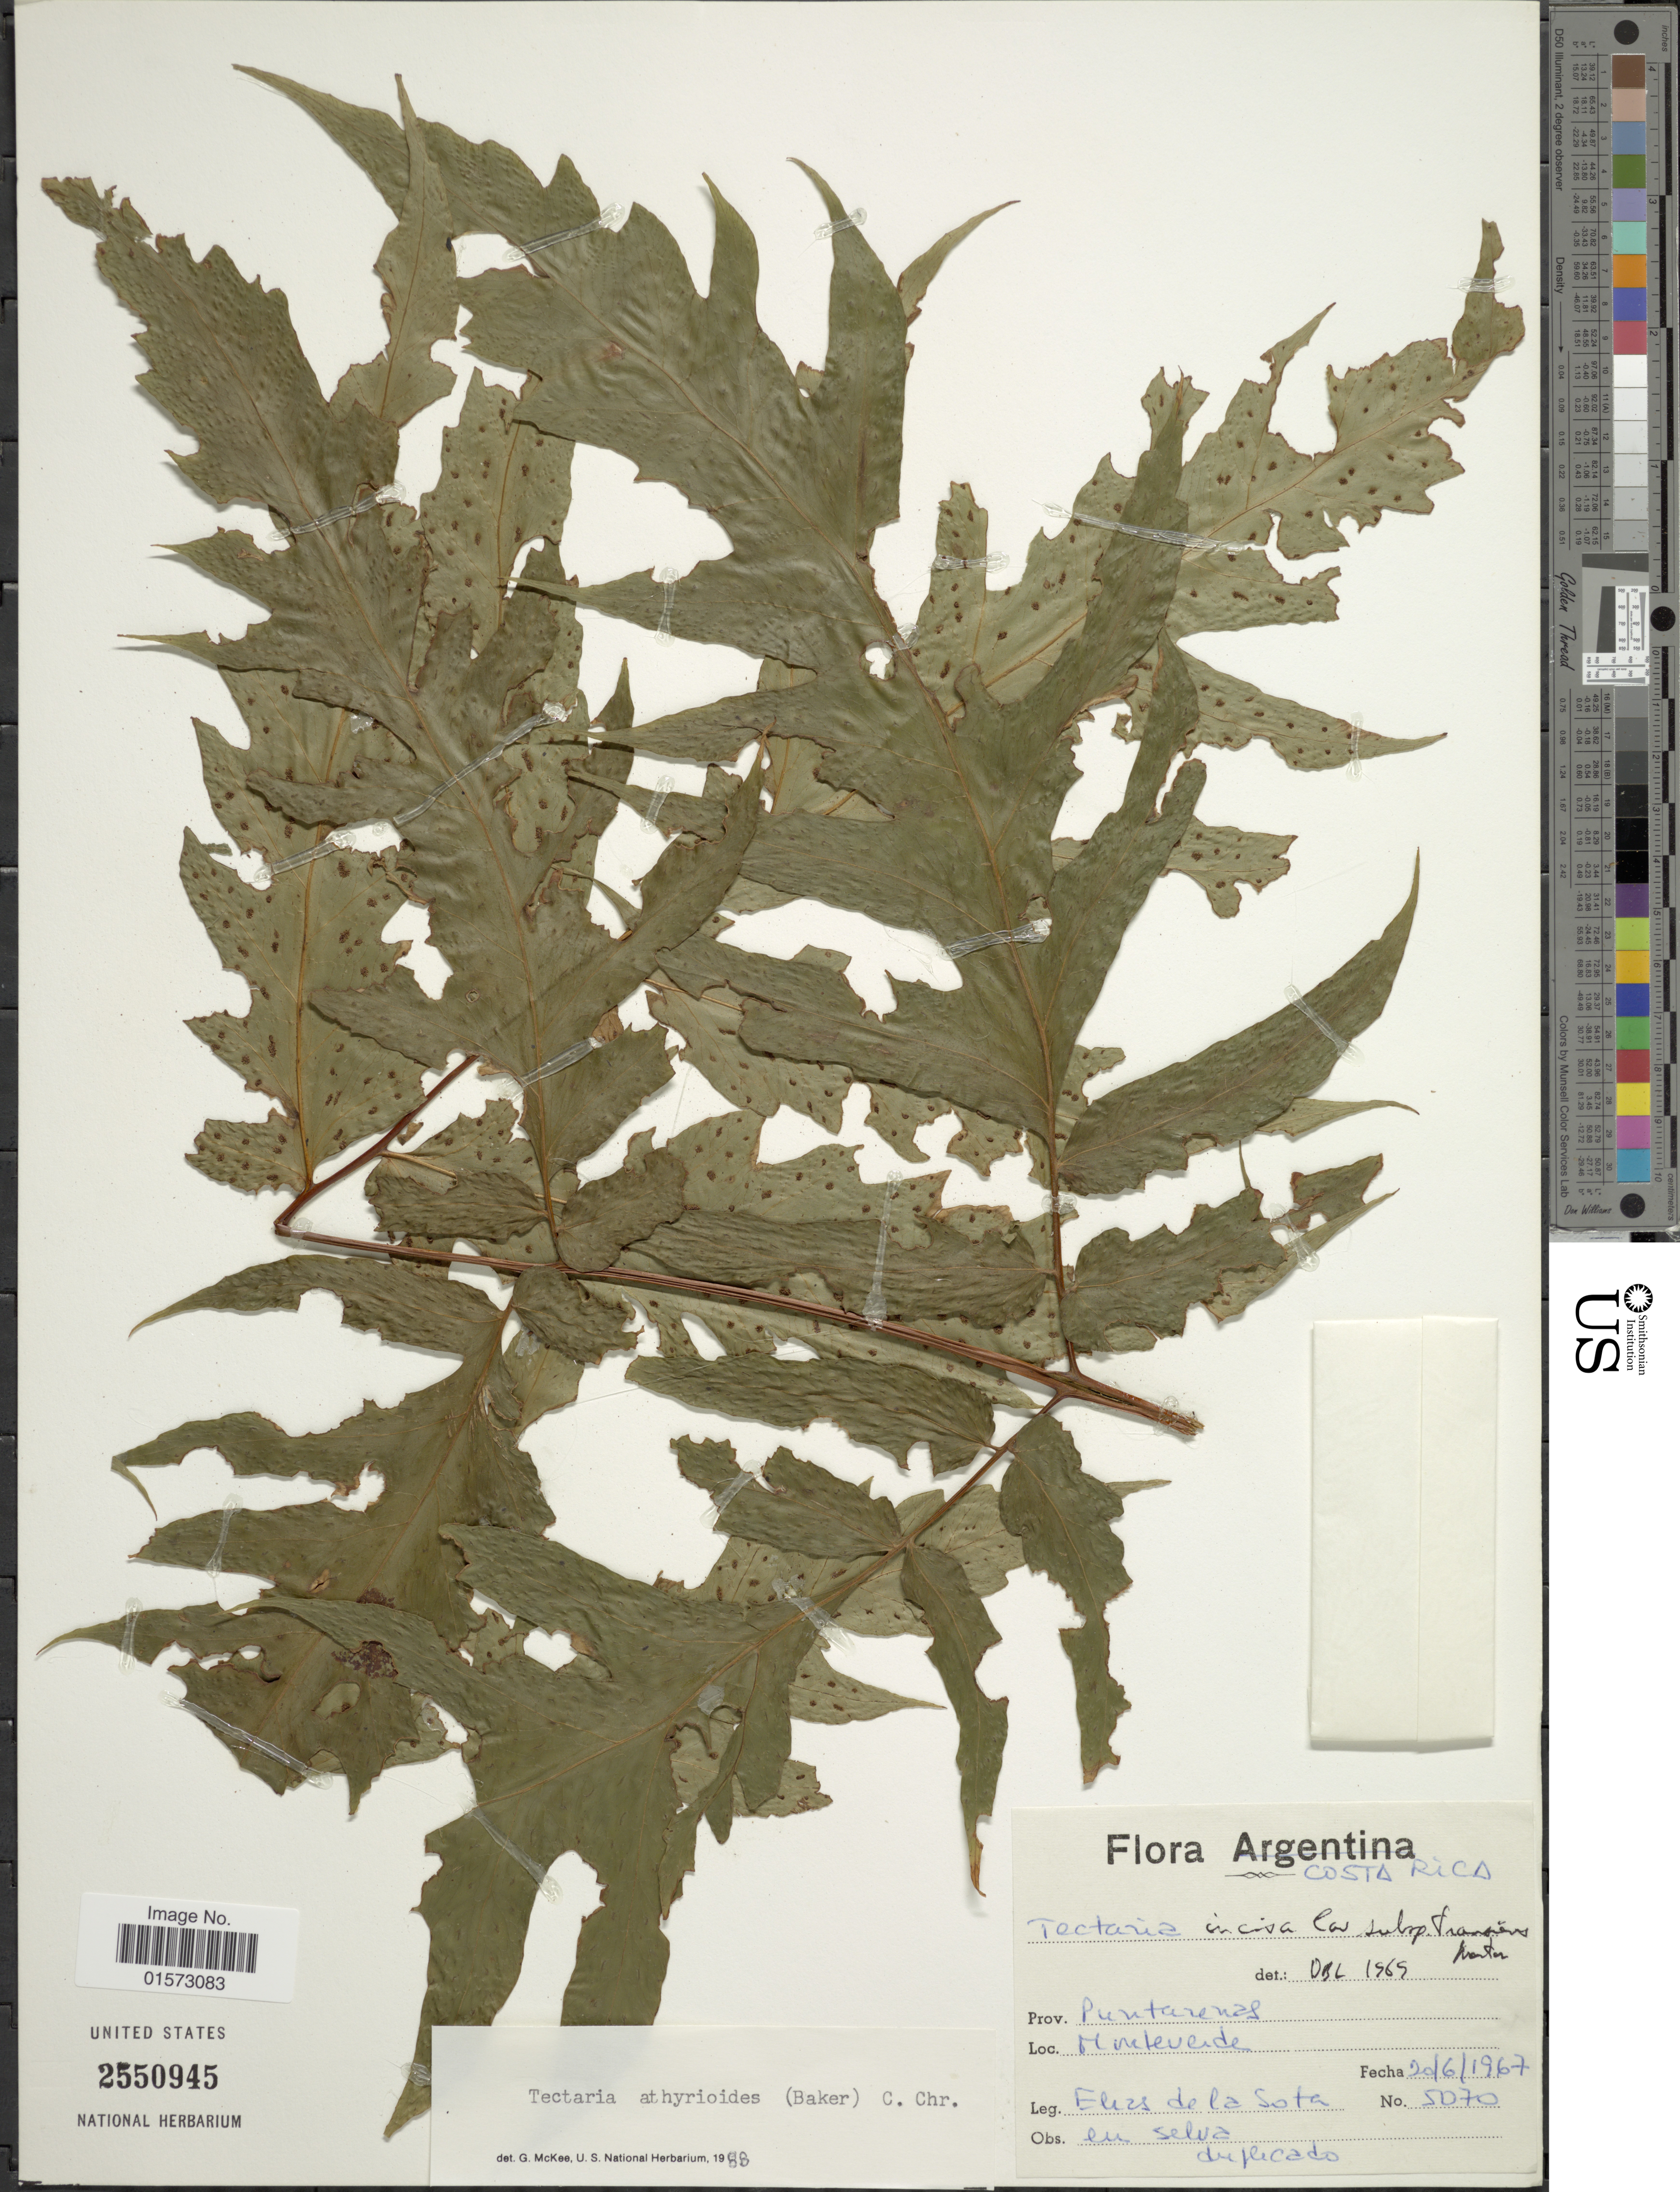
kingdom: Plantae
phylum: Tracheophyta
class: Polypodiopsida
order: Polypodiales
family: Tectariaceae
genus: Tectaria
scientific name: Tectaria athyrioides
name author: (Baker) C. Chr.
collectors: E. R. de la Sota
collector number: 5070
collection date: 1967-06-20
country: Costa Rica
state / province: Puntarenas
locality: Monteverde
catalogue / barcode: US 2550945